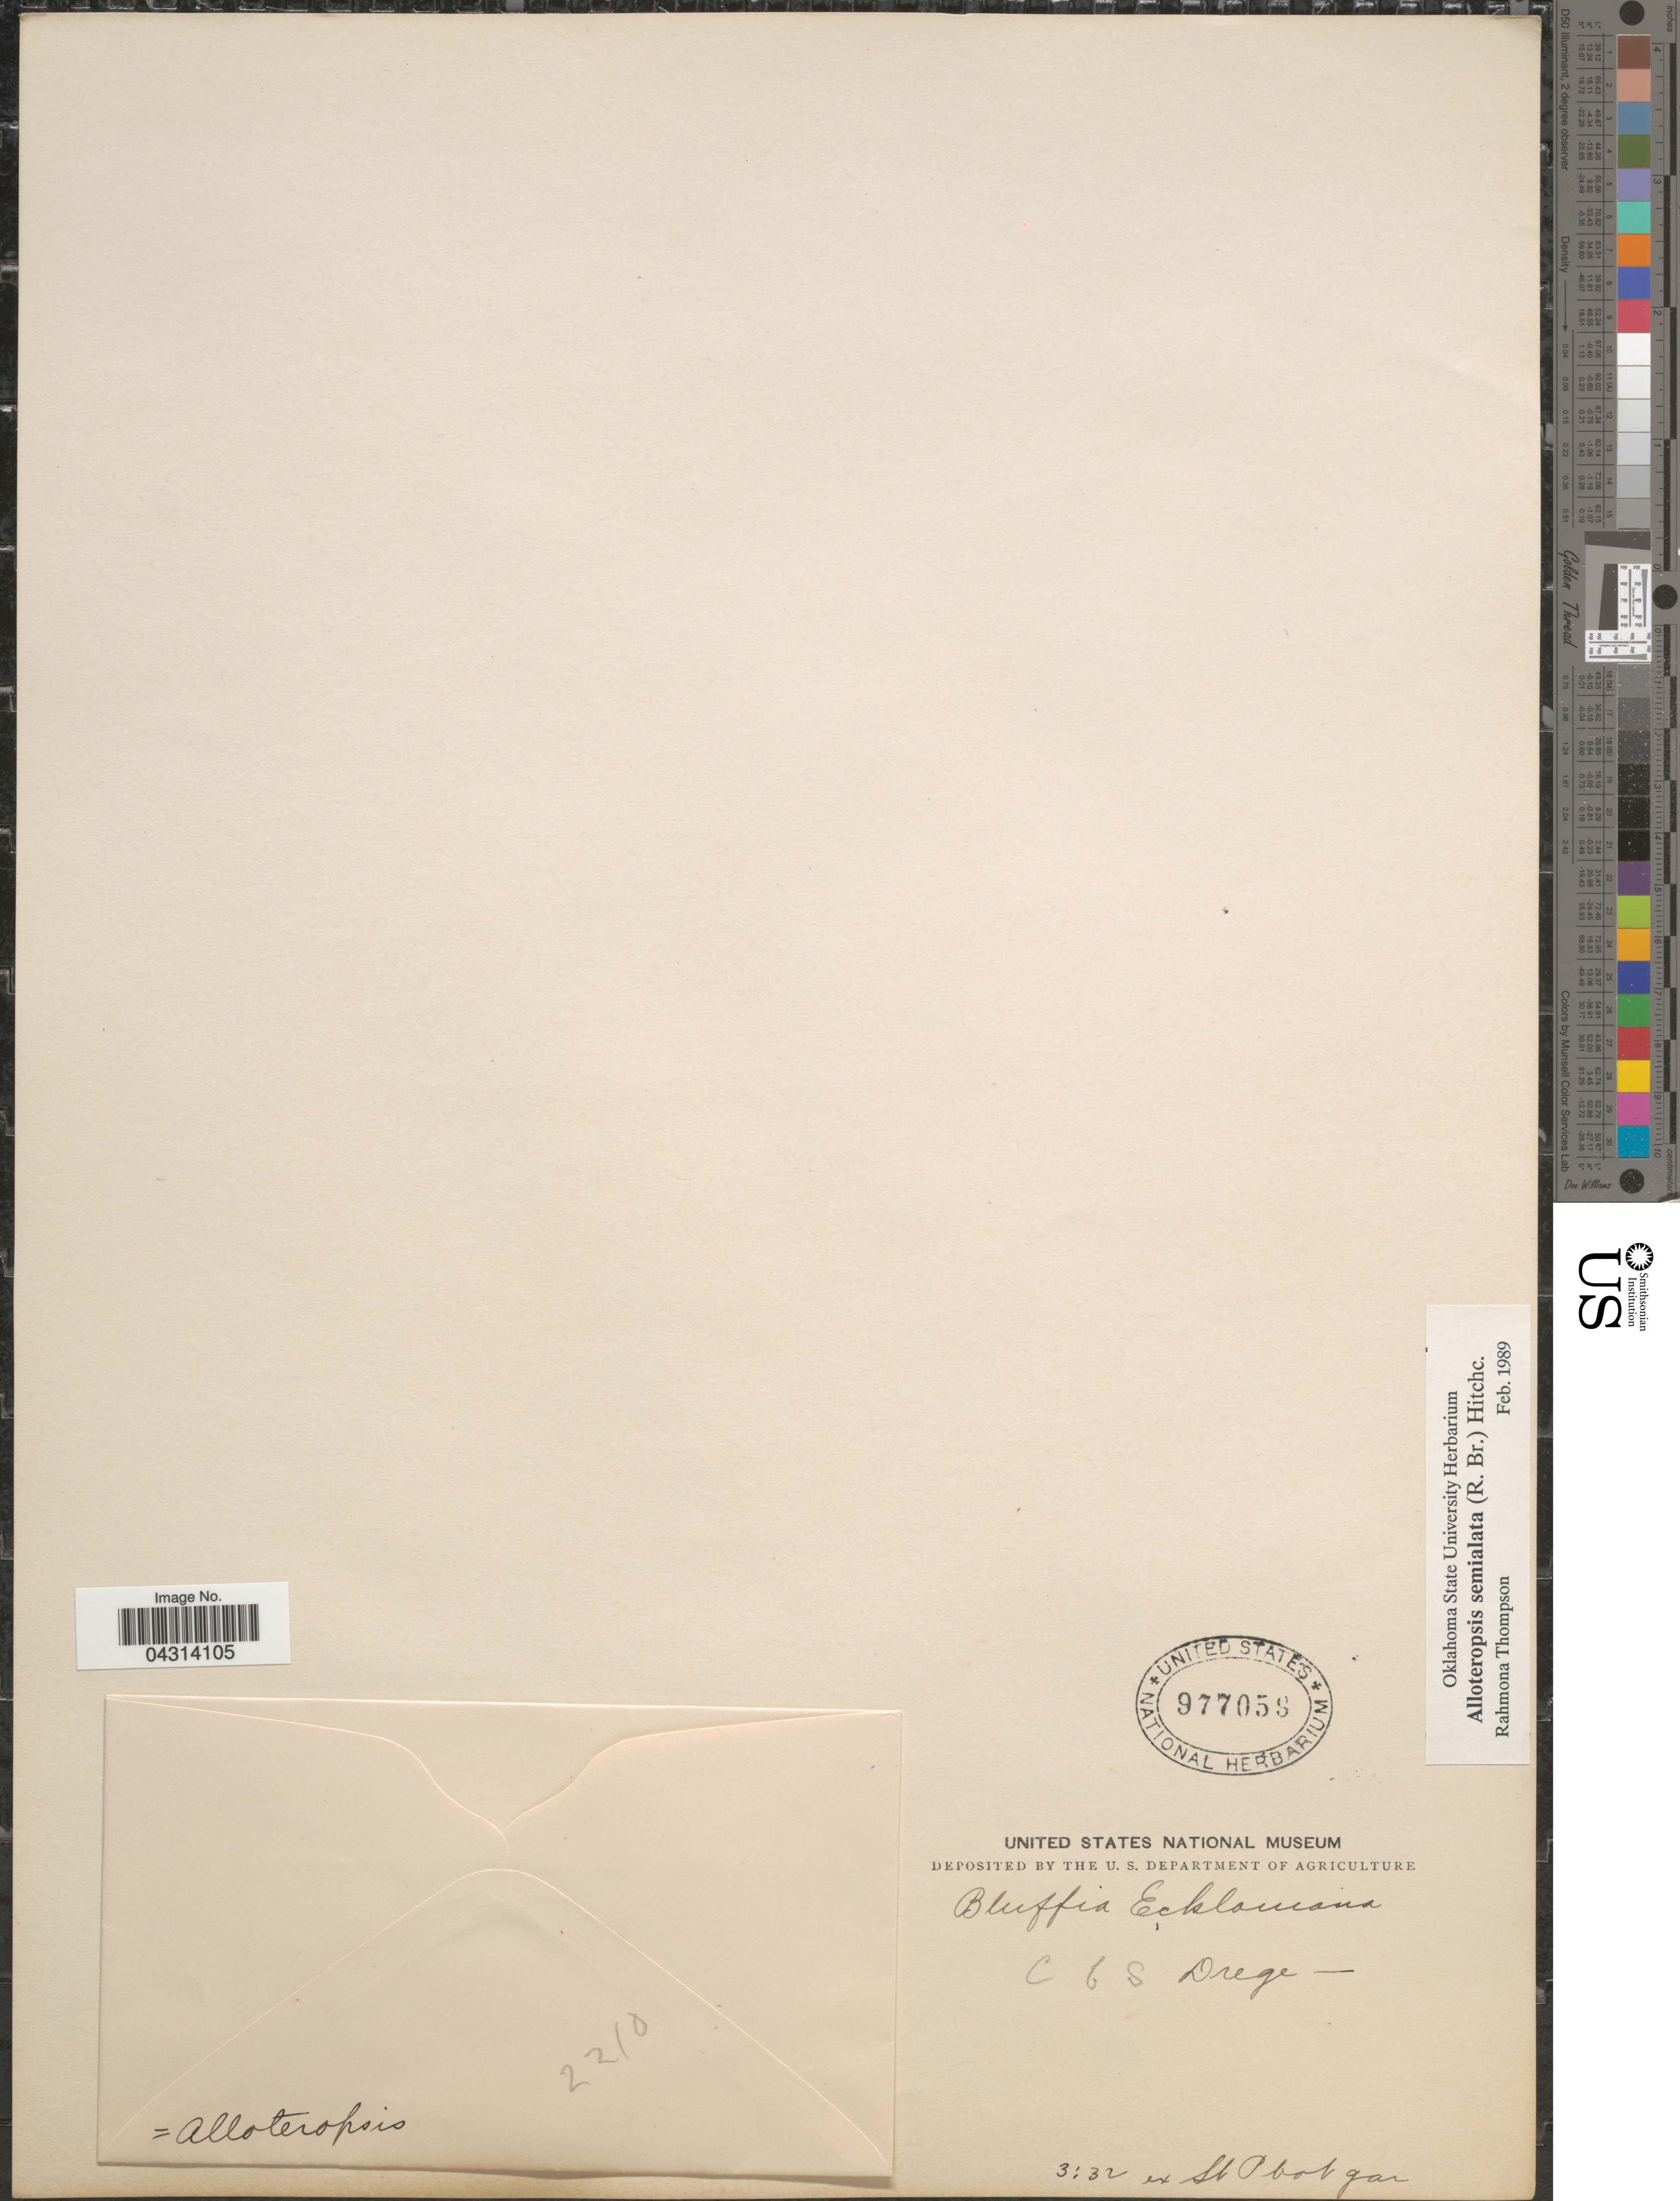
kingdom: Plantae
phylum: Tracheophyta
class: Liliopsida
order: Poales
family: Poaceae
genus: Alloteropsis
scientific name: Alloteropsis semialata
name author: (R. Br.) Hitchc.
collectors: Drege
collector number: C6S?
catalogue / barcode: US 977058